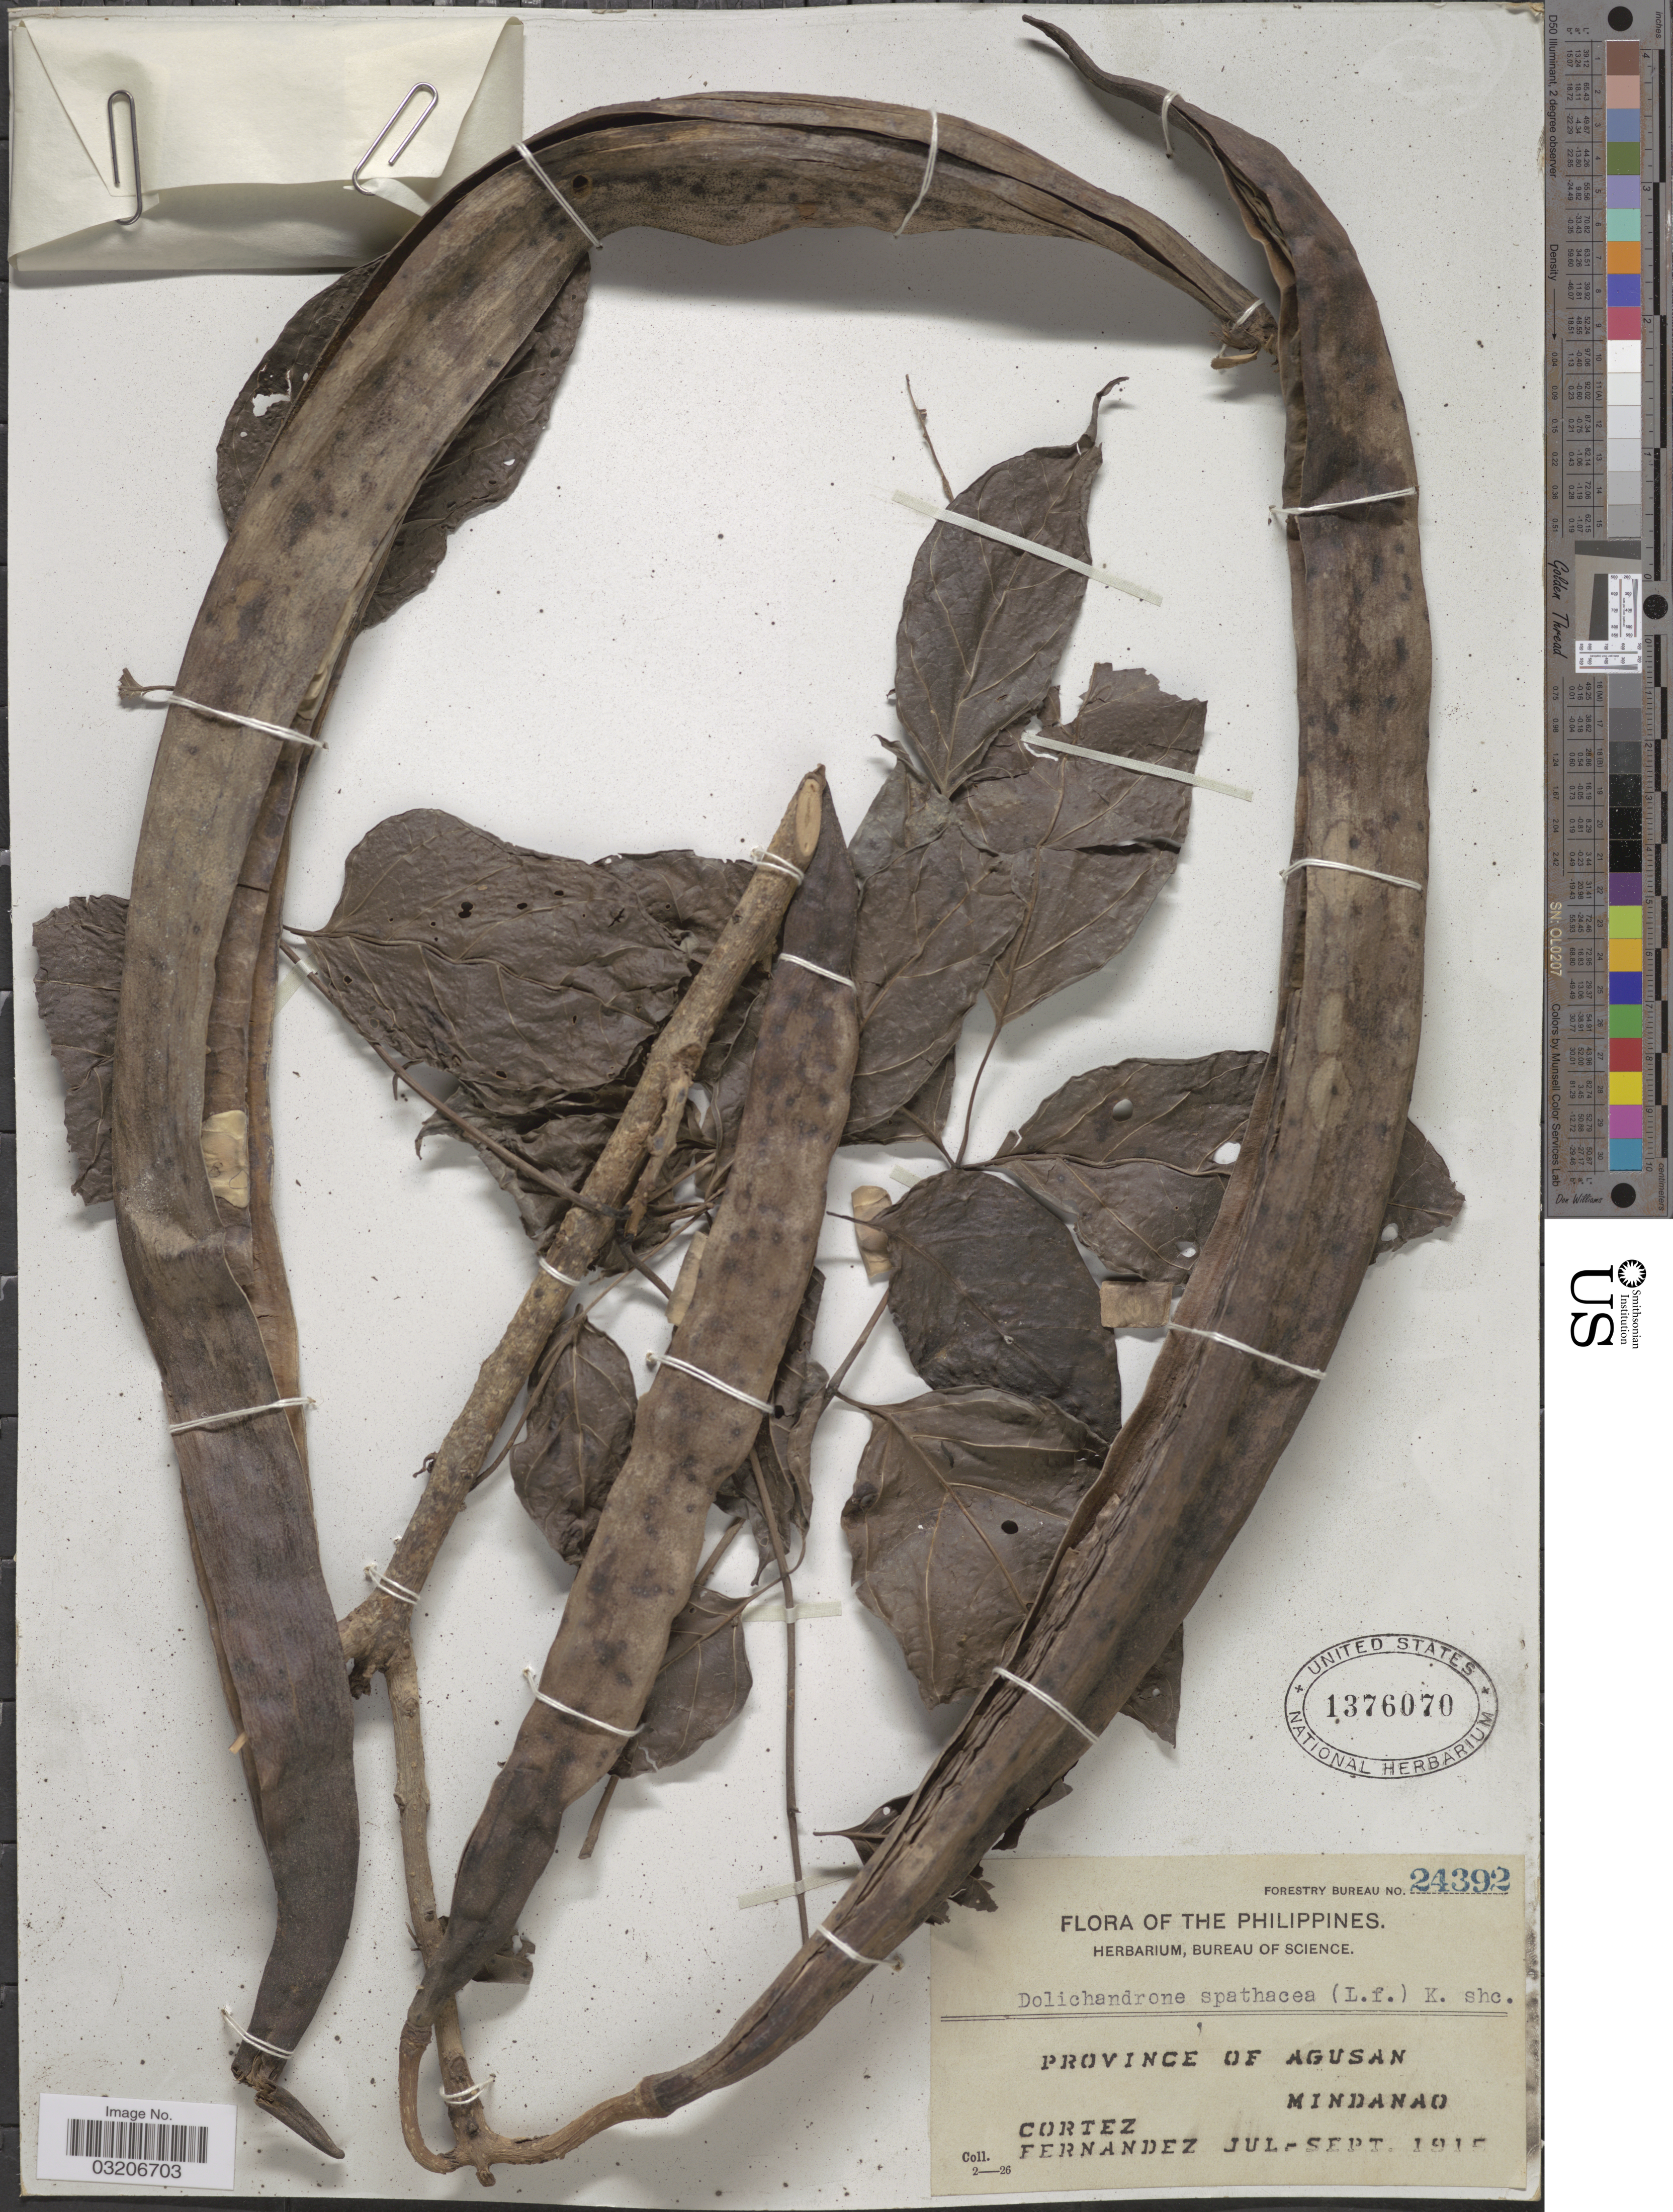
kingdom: Plantae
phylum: Tracheophyta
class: Magnoliopsida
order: Lamiales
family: Bignoniaceae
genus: Dolichandrone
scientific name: Dolichandrone spathacea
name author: (L. f.) K. Schum.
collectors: -. Cortez & -- Fernandez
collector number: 24392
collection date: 1915-07/1915-09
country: Philippines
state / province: Caraga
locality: Province of Agusan. Mindanao.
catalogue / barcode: US 1376070